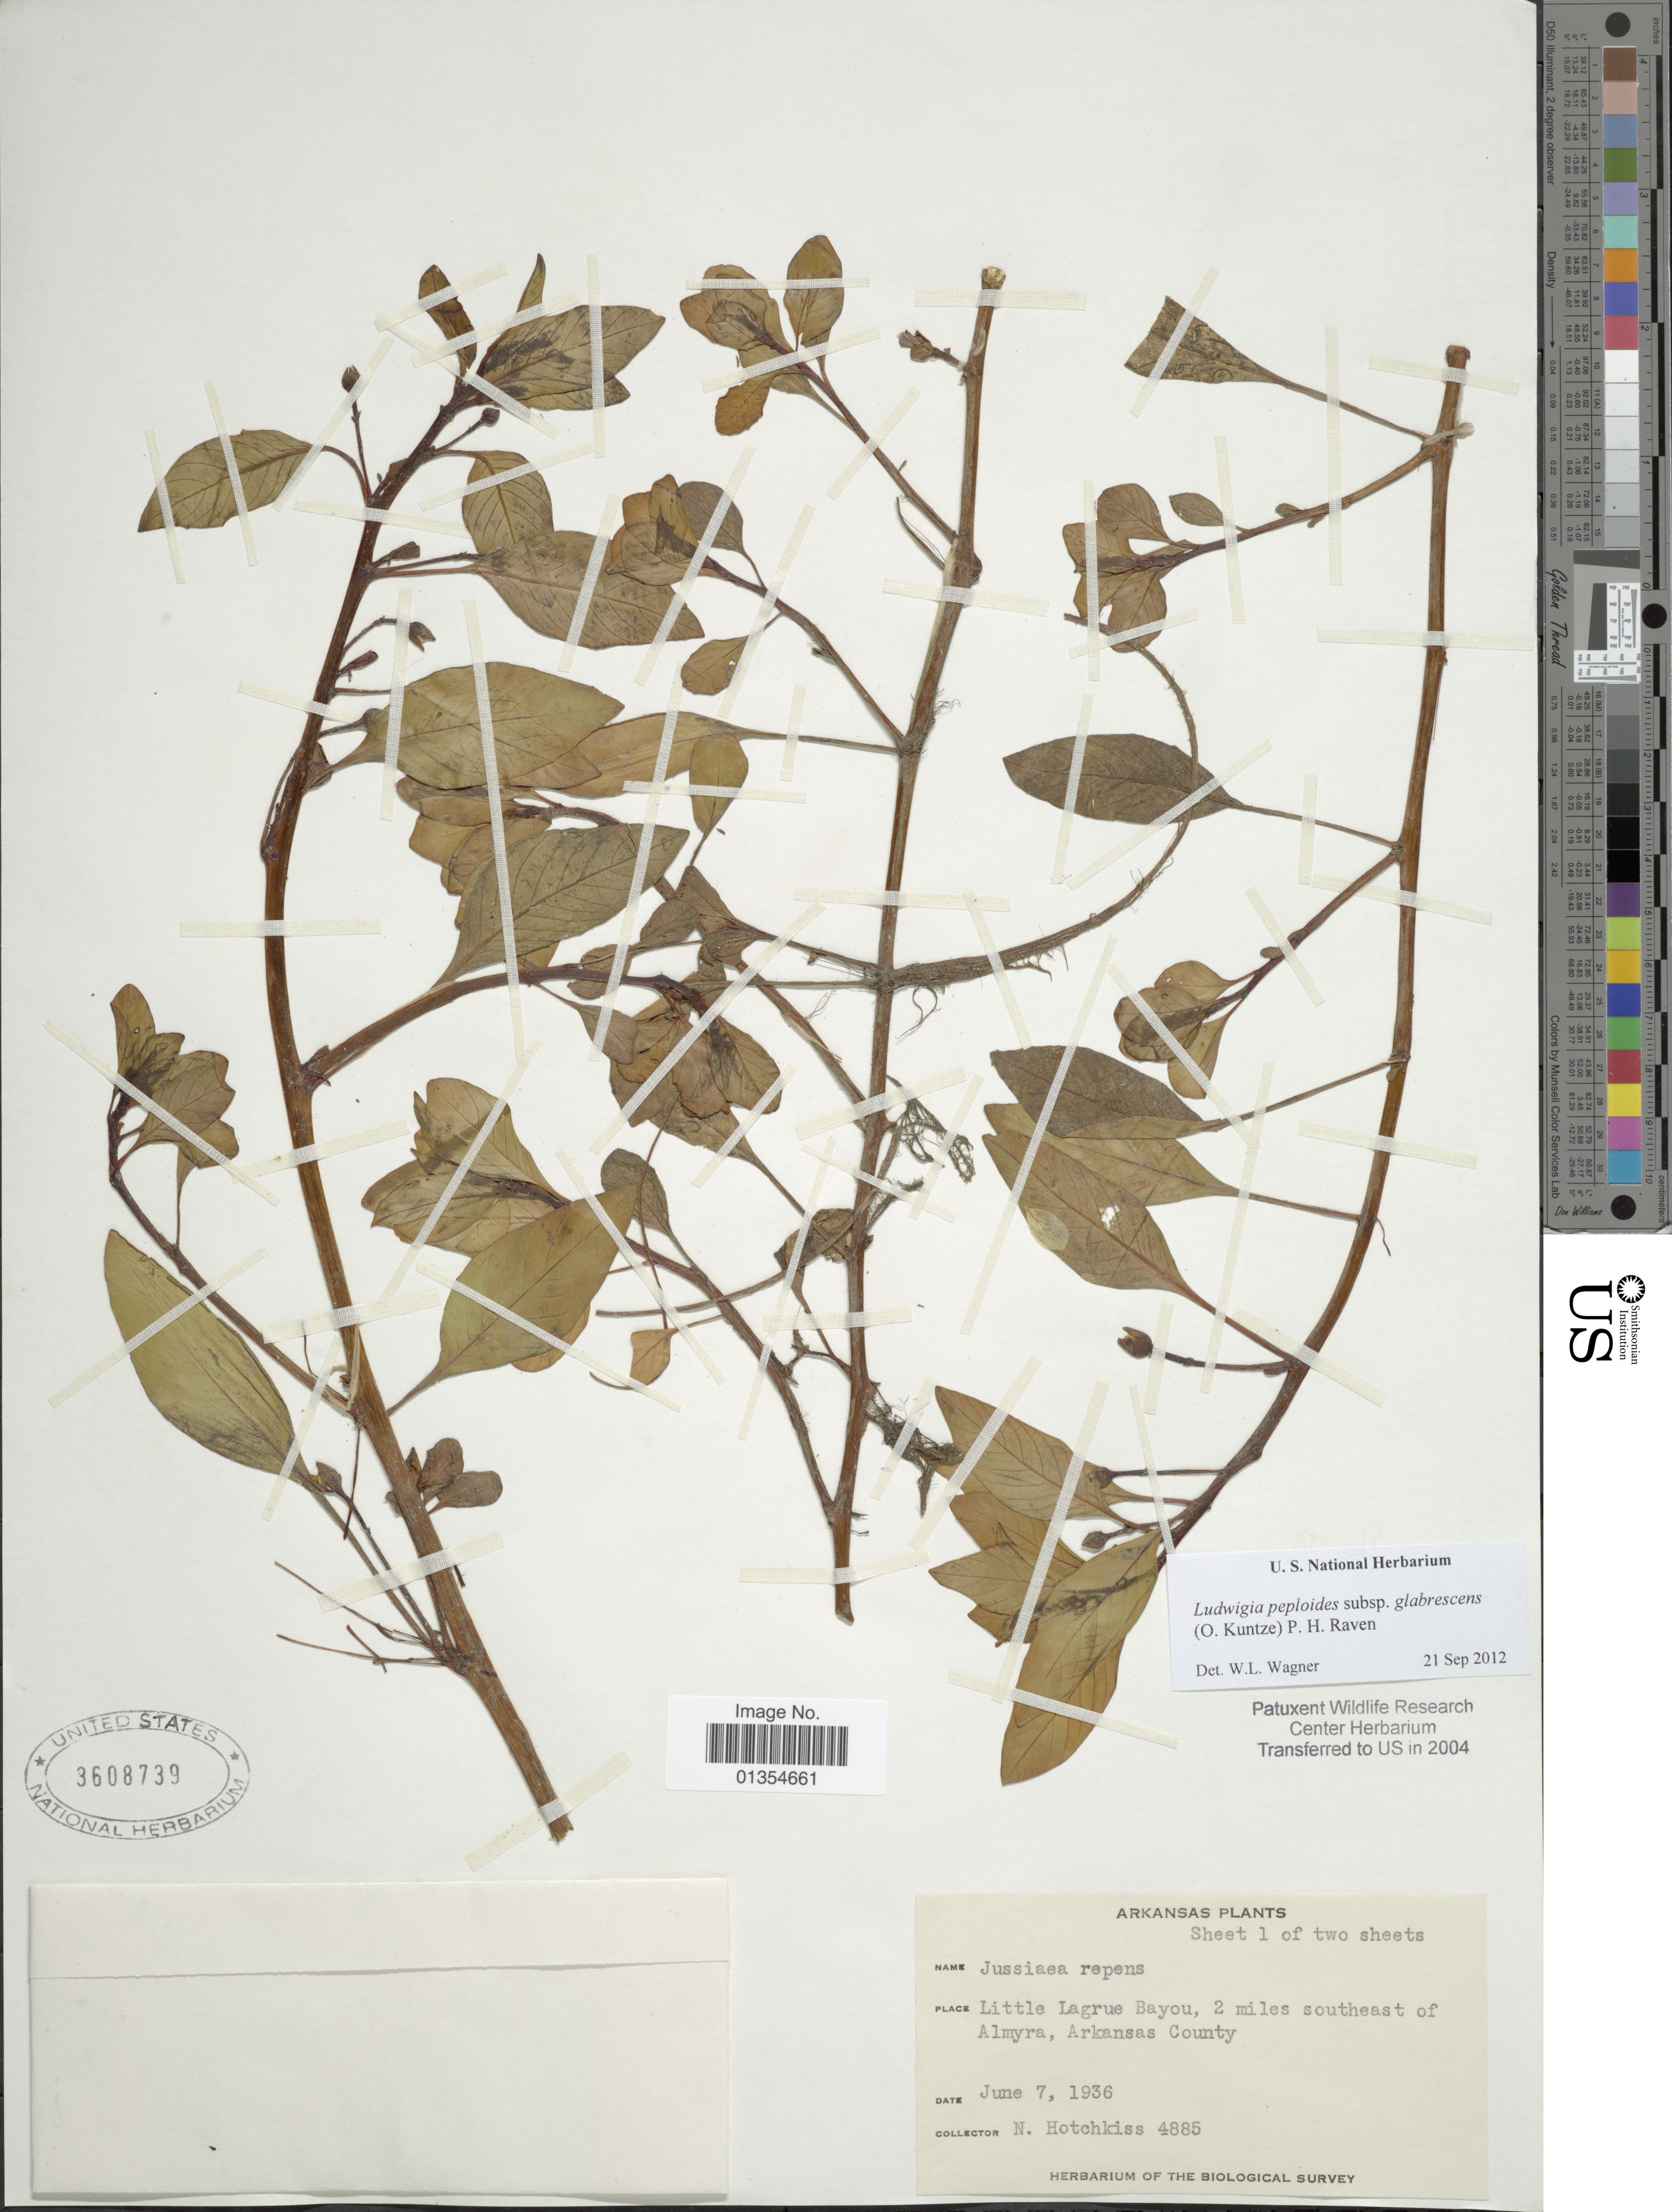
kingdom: Plantae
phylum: Tracheophyta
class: Magnoliopsida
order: Myrtales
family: Onagraceae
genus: Ludwigia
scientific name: Ludwigia peploides subsp. glabrescens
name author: (Kuntze) P.H. Raven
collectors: N. Hotchkiss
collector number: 4885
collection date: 1936-06-07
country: United States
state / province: Arkansas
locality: Little Lagrue Bayou, 2 miles southeast of Almyra, Arkansas County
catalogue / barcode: US 3608739